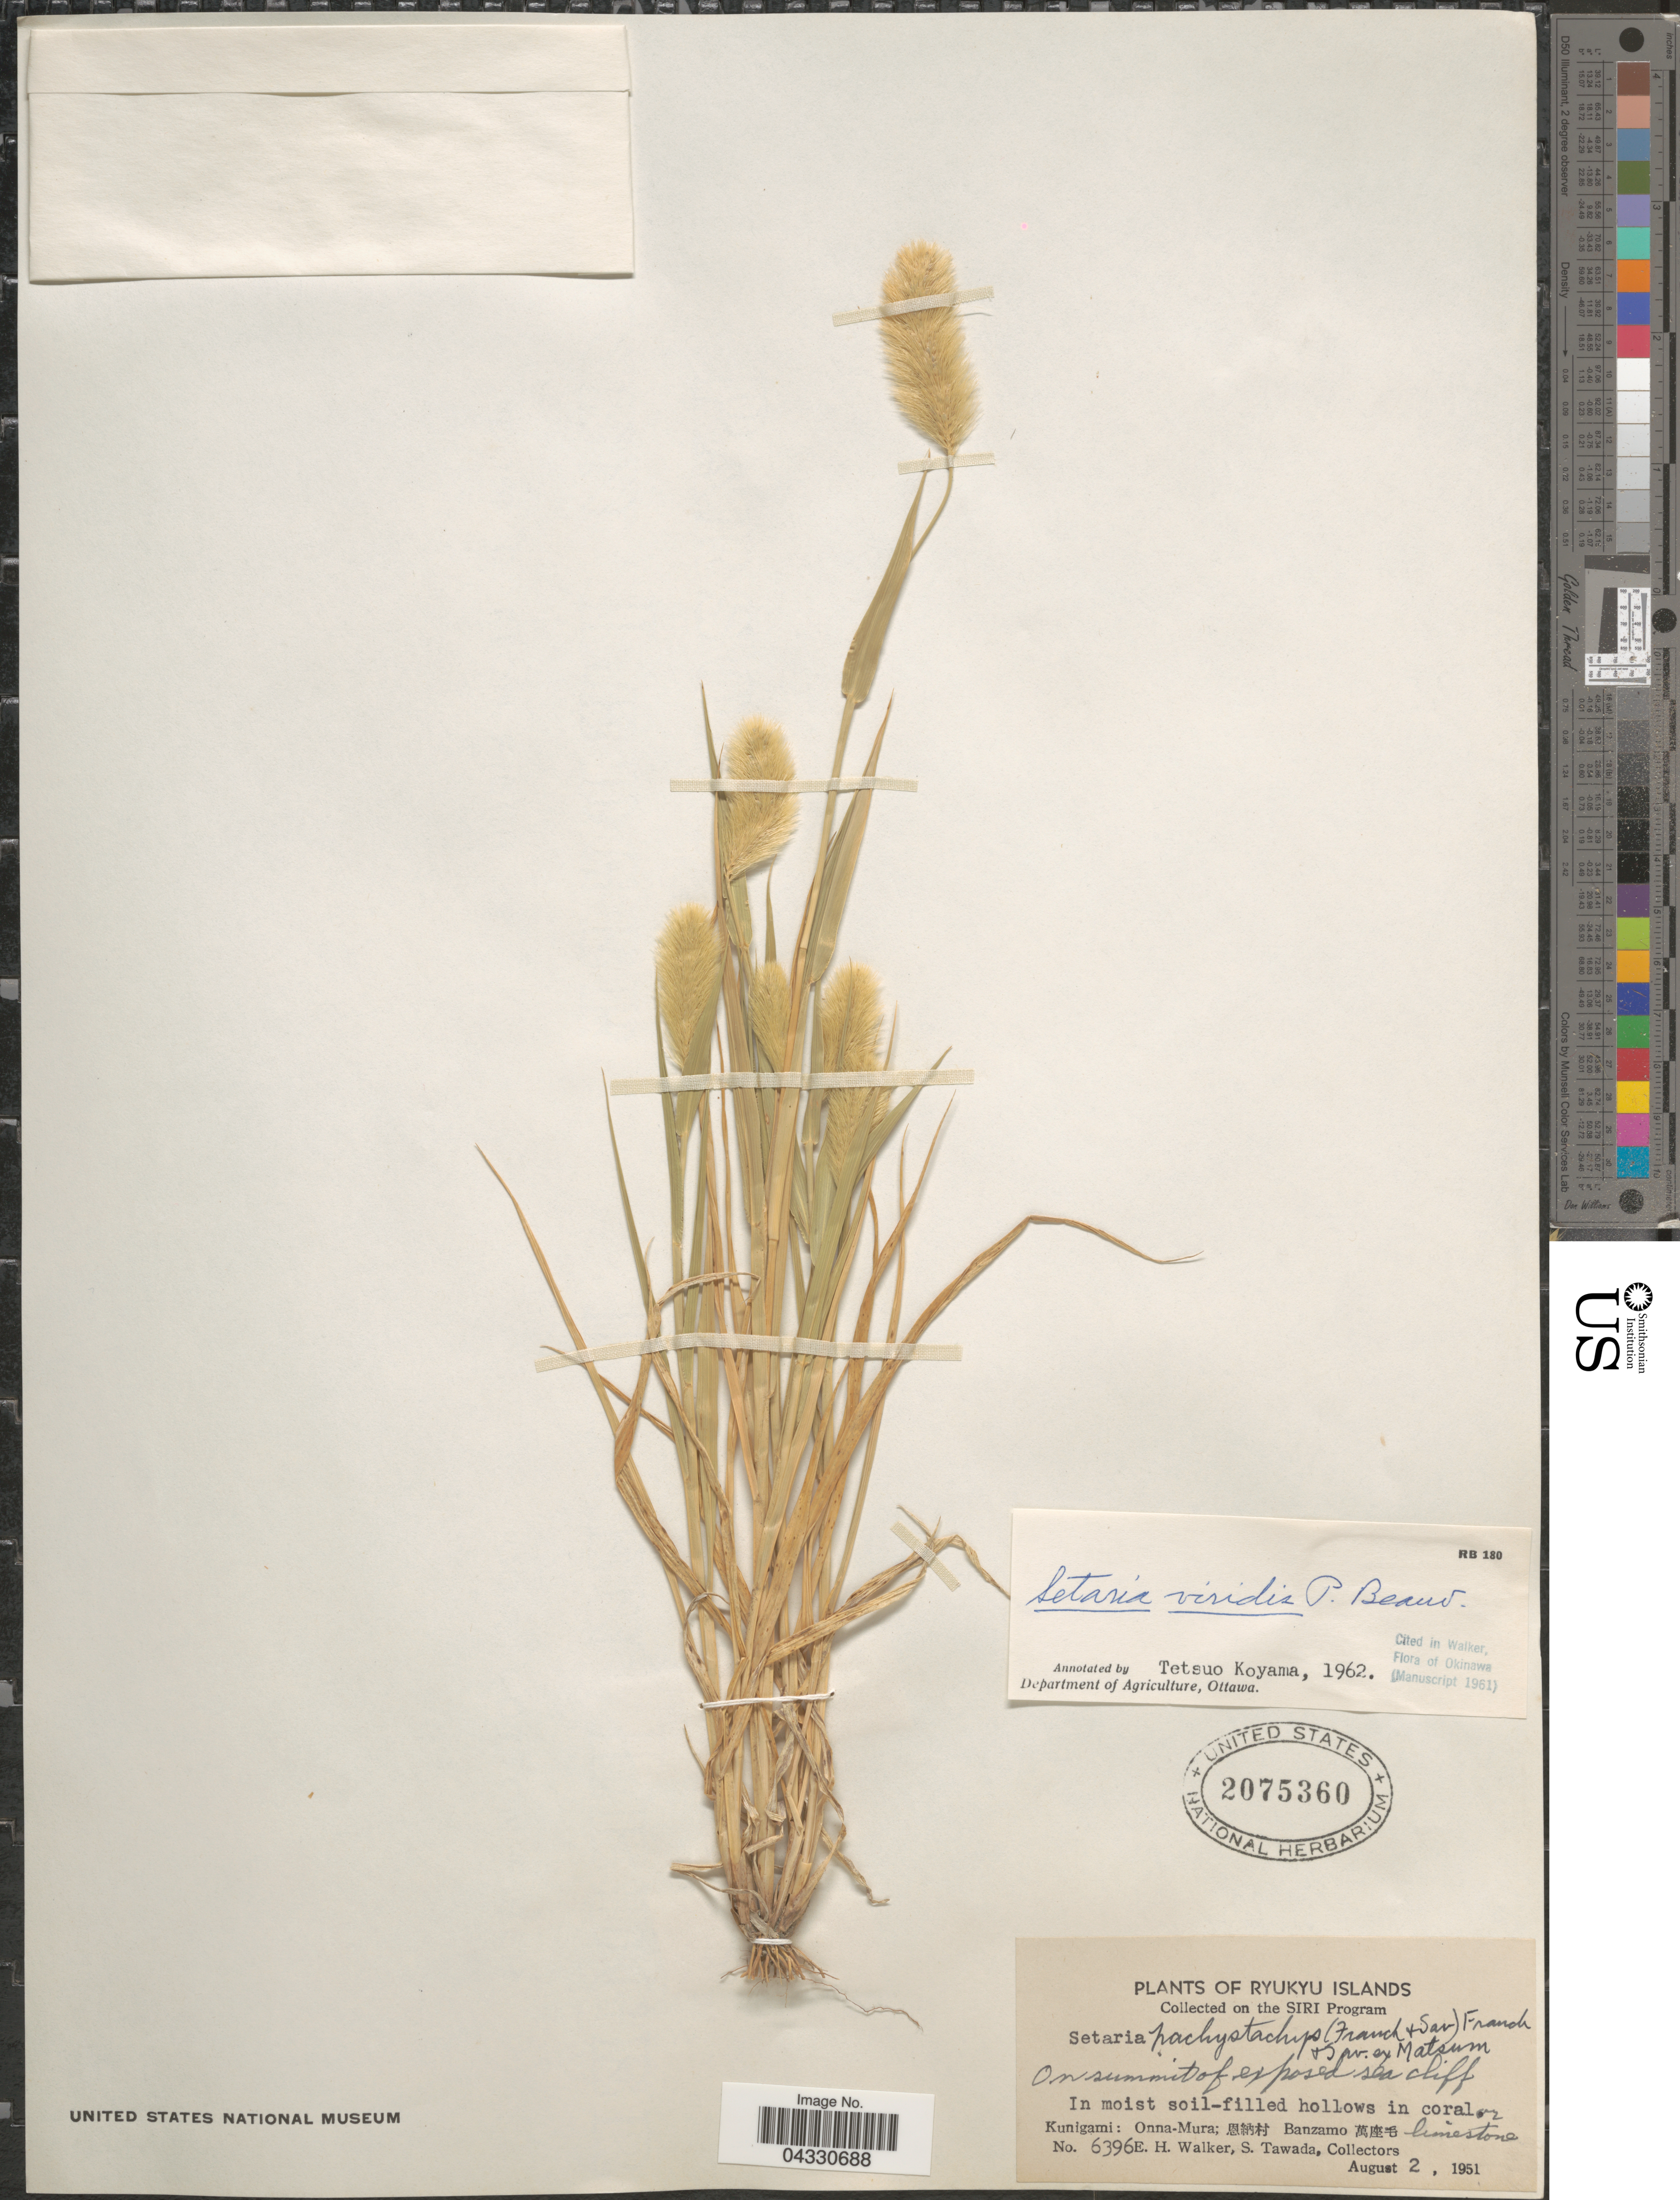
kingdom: Plantae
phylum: Tracheophyta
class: Liliopsida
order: Poales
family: Poaceae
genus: Setaria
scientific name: Setaria viridis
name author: (L.) P. Beauv.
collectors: E. H. Walker & S. Tawada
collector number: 6396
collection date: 1951-08-02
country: Japan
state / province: Okinawa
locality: Ryukyu Islands. Kunigami: Onna-Mura; [Foreign script] Banzamo [Foreign script].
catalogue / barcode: US 2075360